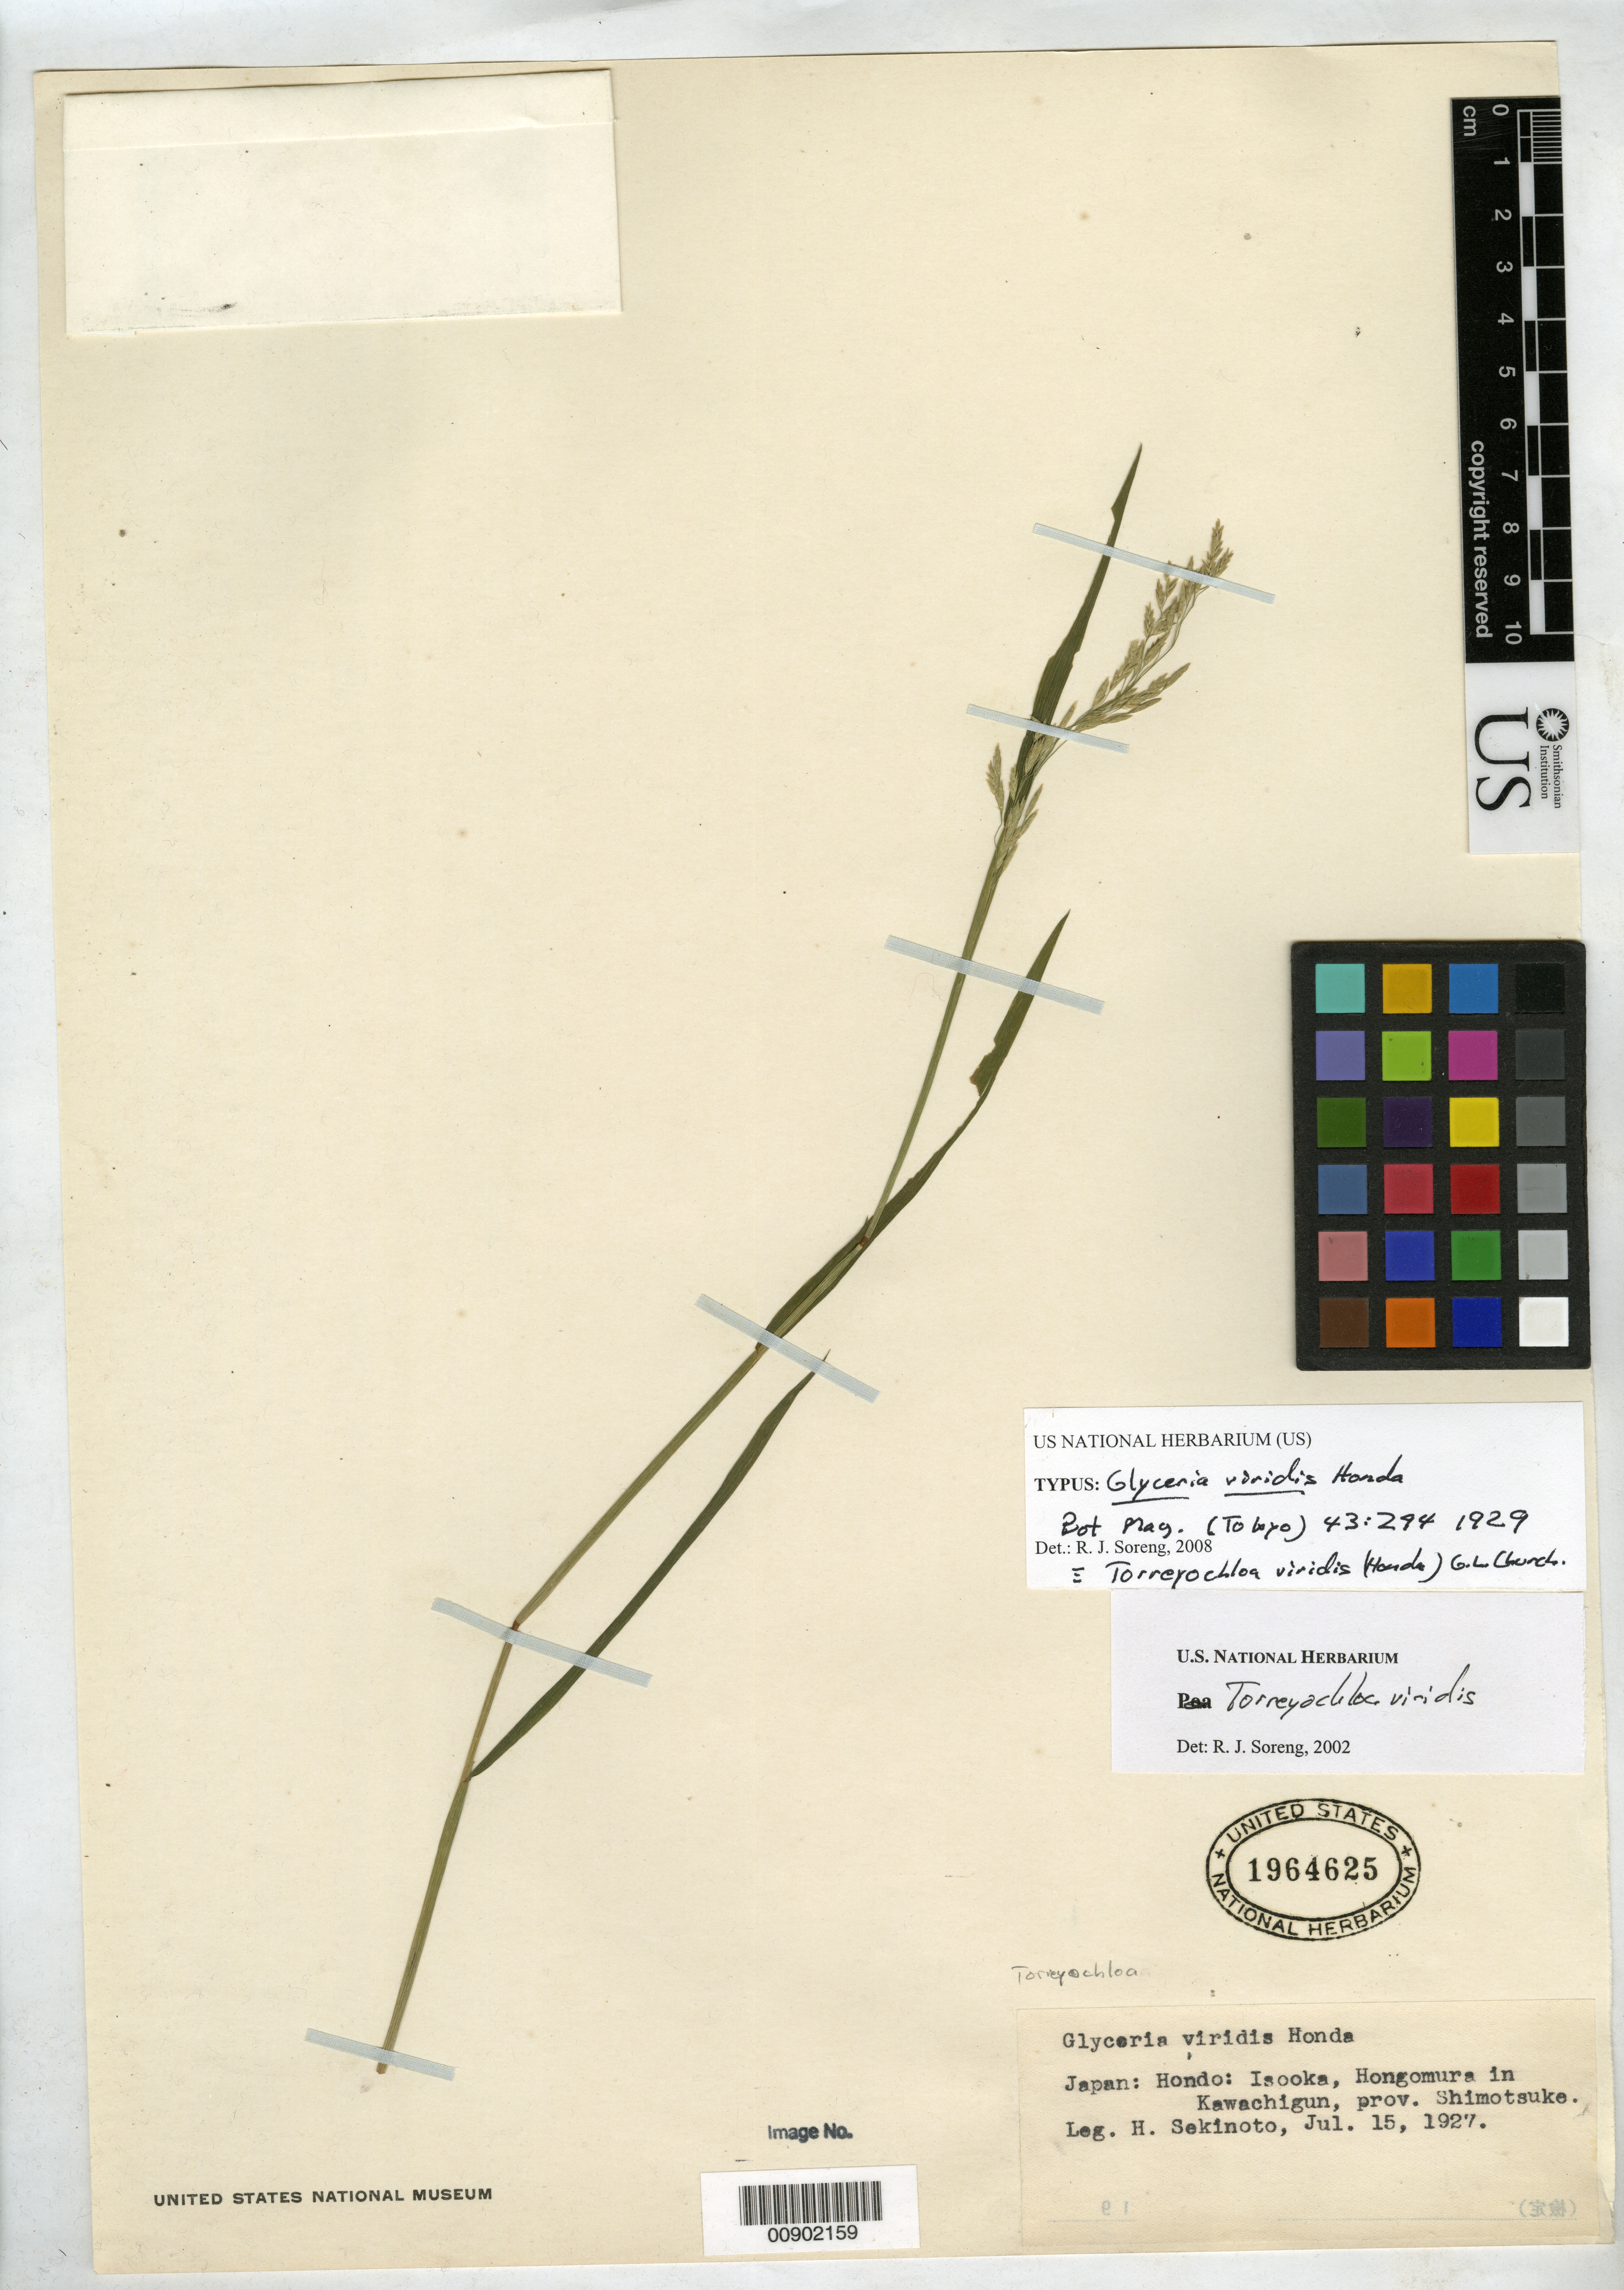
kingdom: Plantae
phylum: Tracheophyta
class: Liliopsida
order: Poales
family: Poaceae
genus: Glyceria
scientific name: Glyceria viridis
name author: Honda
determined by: Soreng, Robert J., Research Associate (BOT), Smithsonian Institution - National Museum of Natural History (UNITED STATES)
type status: Isotype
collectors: H. Sekinoto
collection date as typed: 15 Jul 1927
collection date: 1927-07-15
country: Japan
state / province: Totigi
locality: Japan: Hondo: Isooka, Hongomura in Kawachigun, prov. Shimotsuke.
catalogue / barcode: US 1964625